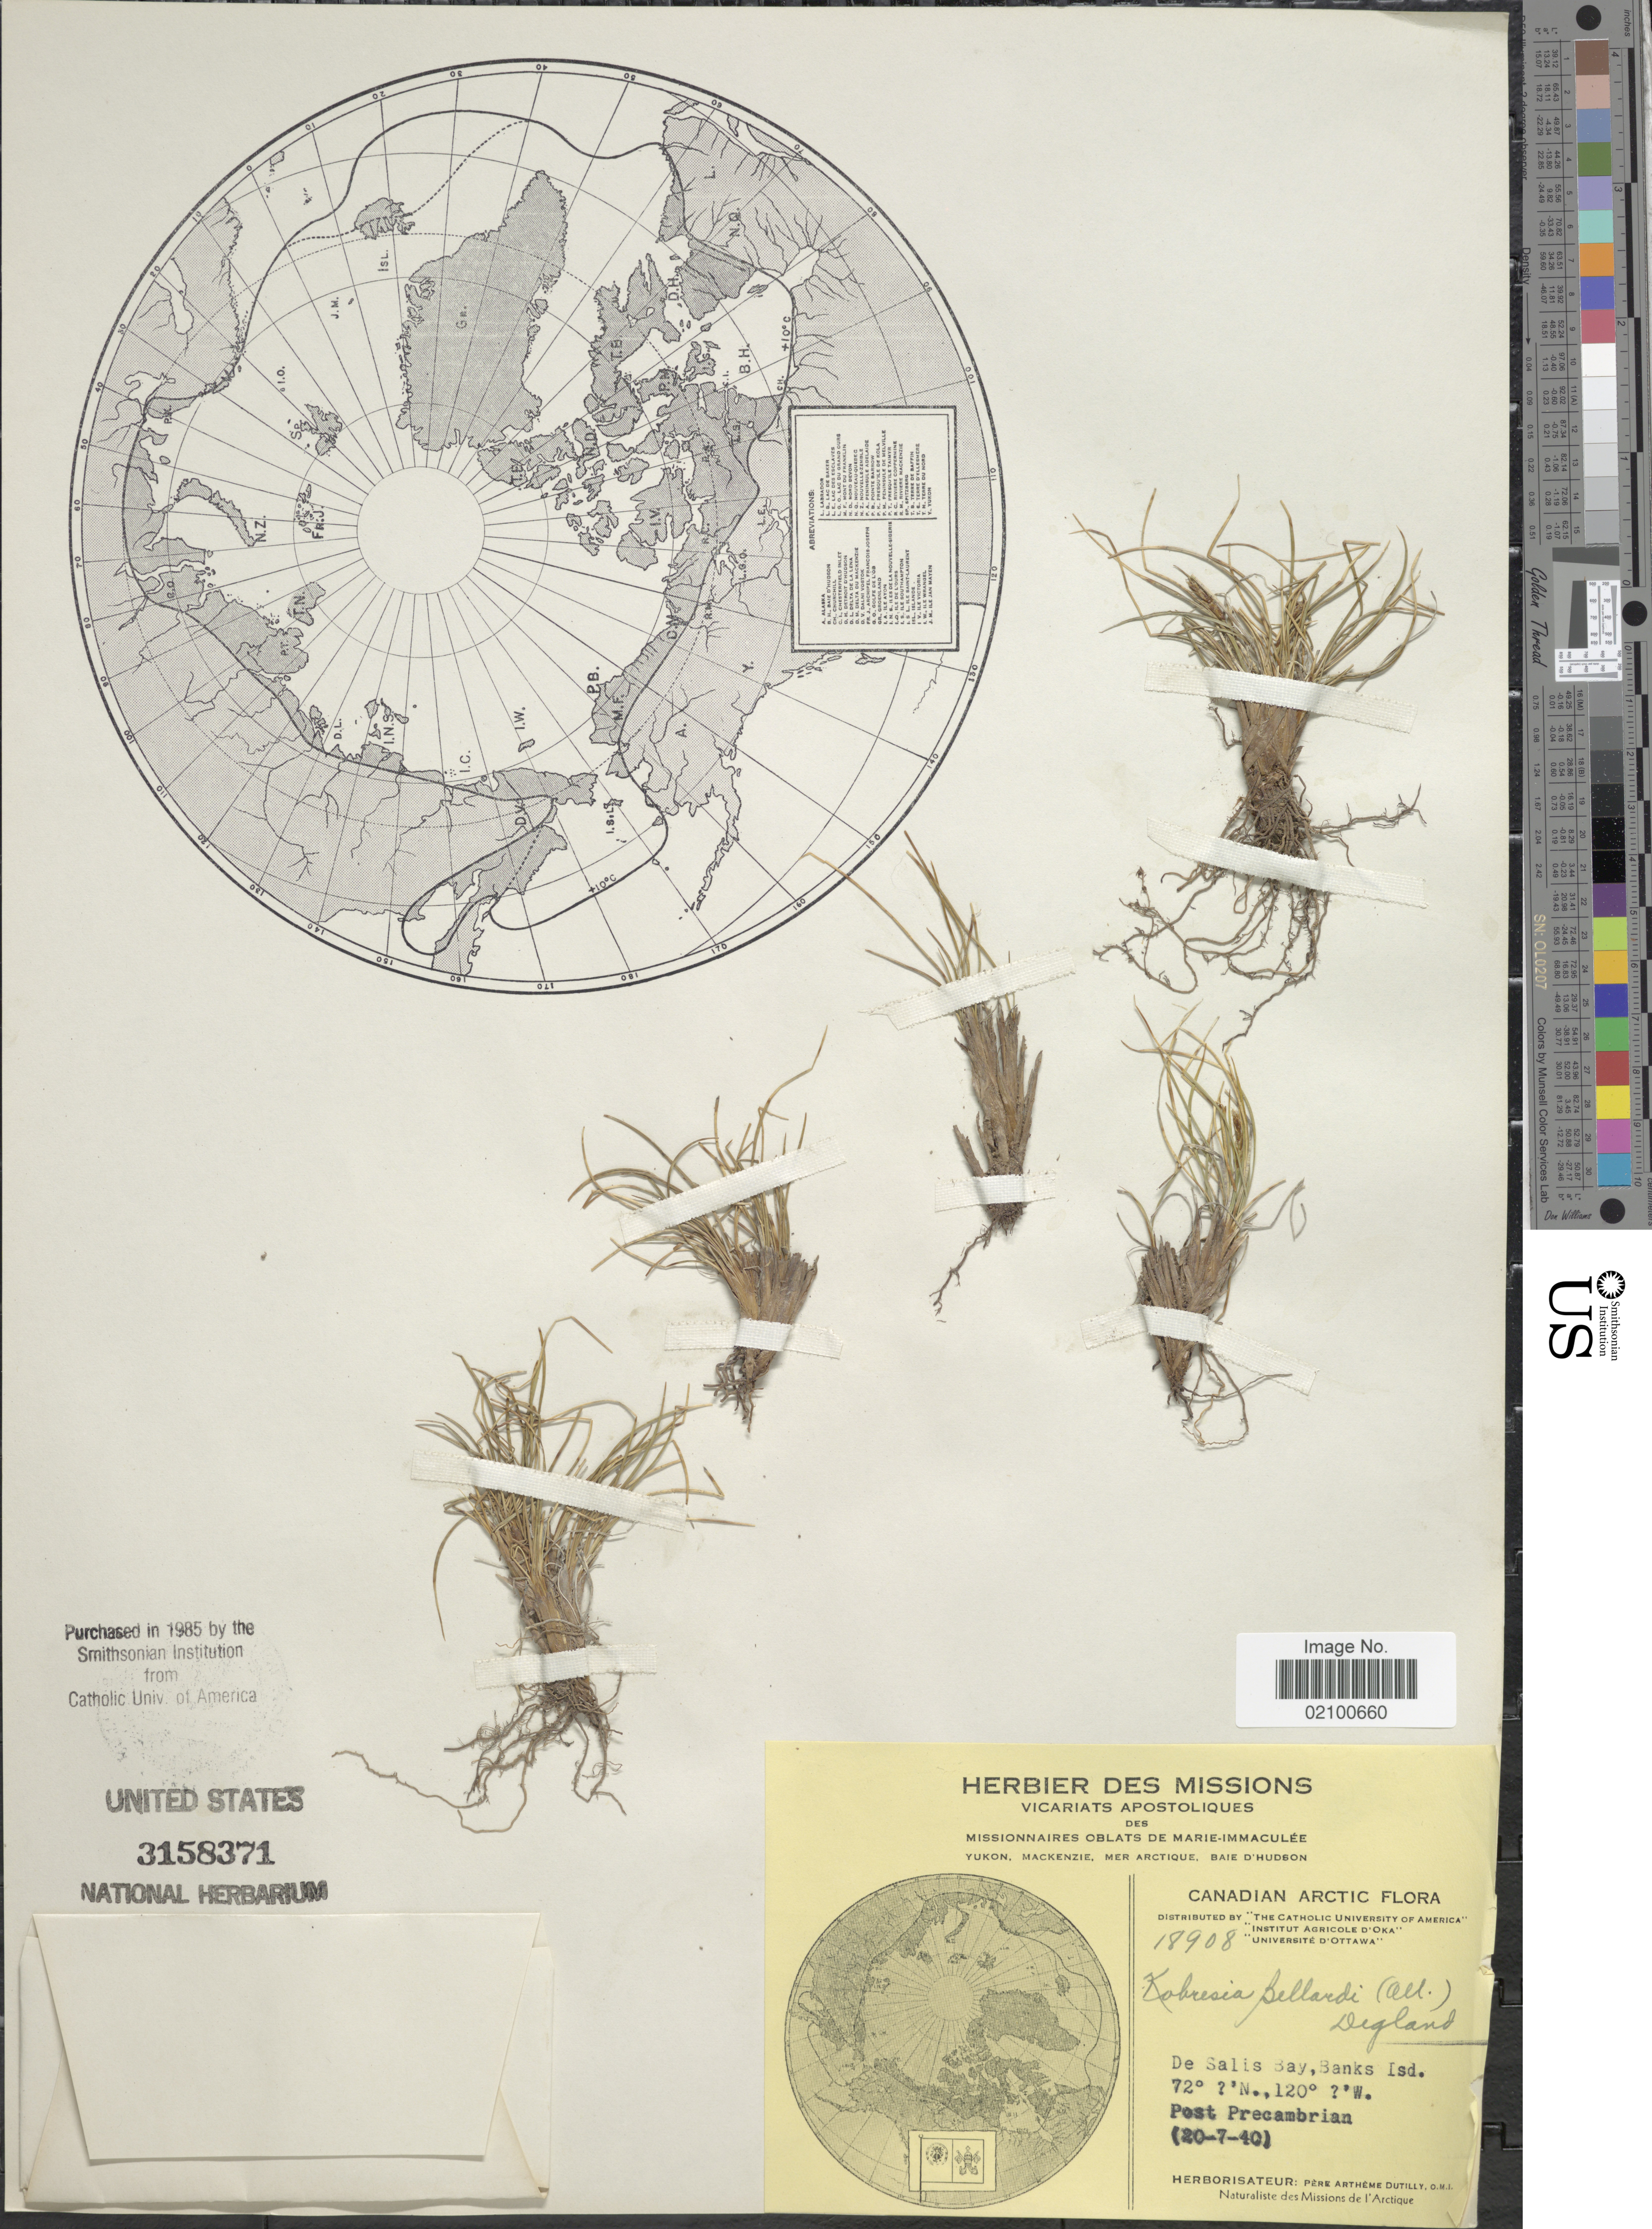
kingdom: Plantae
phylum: Tracheophyta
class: Liliopsida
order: Poales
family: Cyperaceae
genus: Carex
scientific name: Carex myosuroides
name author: Vill.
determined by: Strong, M. T., (US), Smithsonian Institution - National Museum of Natural History (UNITED STATES)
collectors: ex Herb. Pêre Arthême Dutilly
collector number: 18908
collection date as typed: Transcribed d/m/y: 20/7/40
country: Canada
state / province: Northwest Territories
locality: Canadian Arctic, De Salis Bay, Banks Isd.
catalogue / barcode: US 3158371